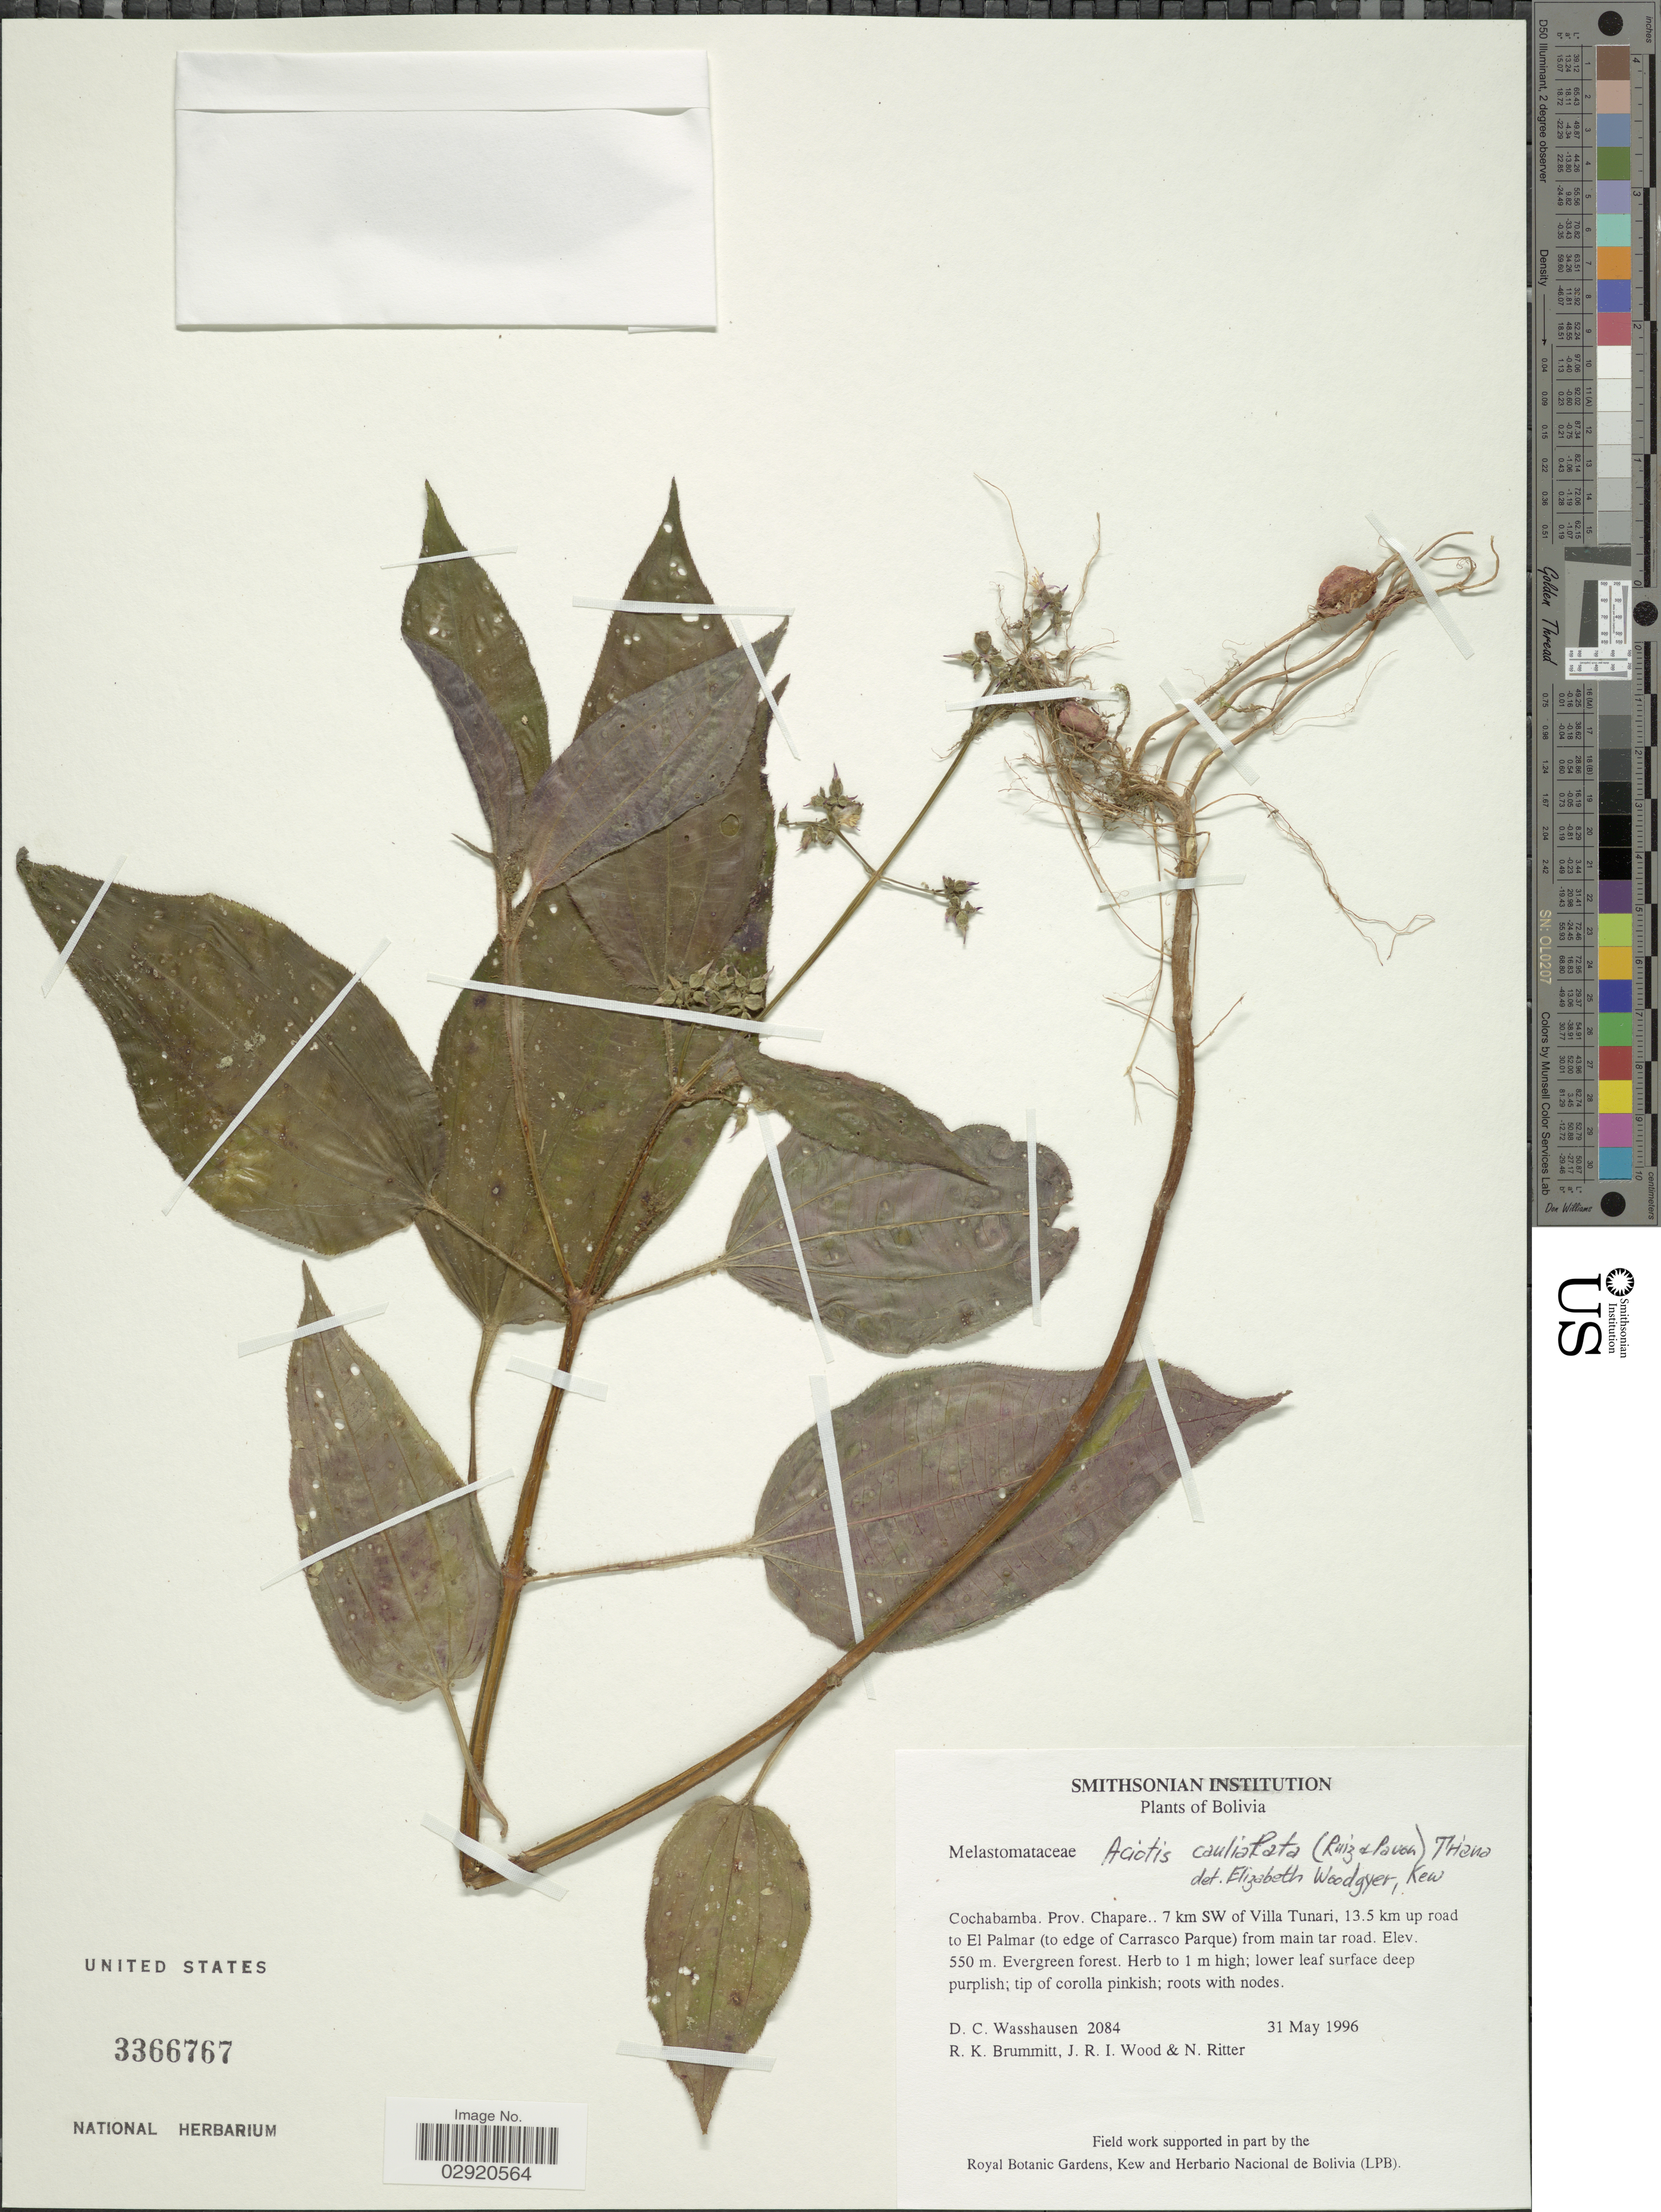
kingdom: Plantae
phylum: Tracheophyta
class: Magnoliopsida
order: Myrtales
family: Melastomataceae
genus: Aciotis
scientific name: Aciotis rubricaulis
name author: (Mart. ex DC.) Triana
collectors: D. C. Wasshausen, R. K. Brummitt, J. R. I. Wood & N. Ritter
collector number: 2084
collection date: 1996-05-31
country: Bolivia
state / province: Cochabamba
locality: Prov. Chapare. 7 km SW of Villa Tunari, 13.5 km up road to El Palmar (to edge of Carrasco Parque) from main tar road.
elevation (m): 550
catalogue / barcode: US 3366767